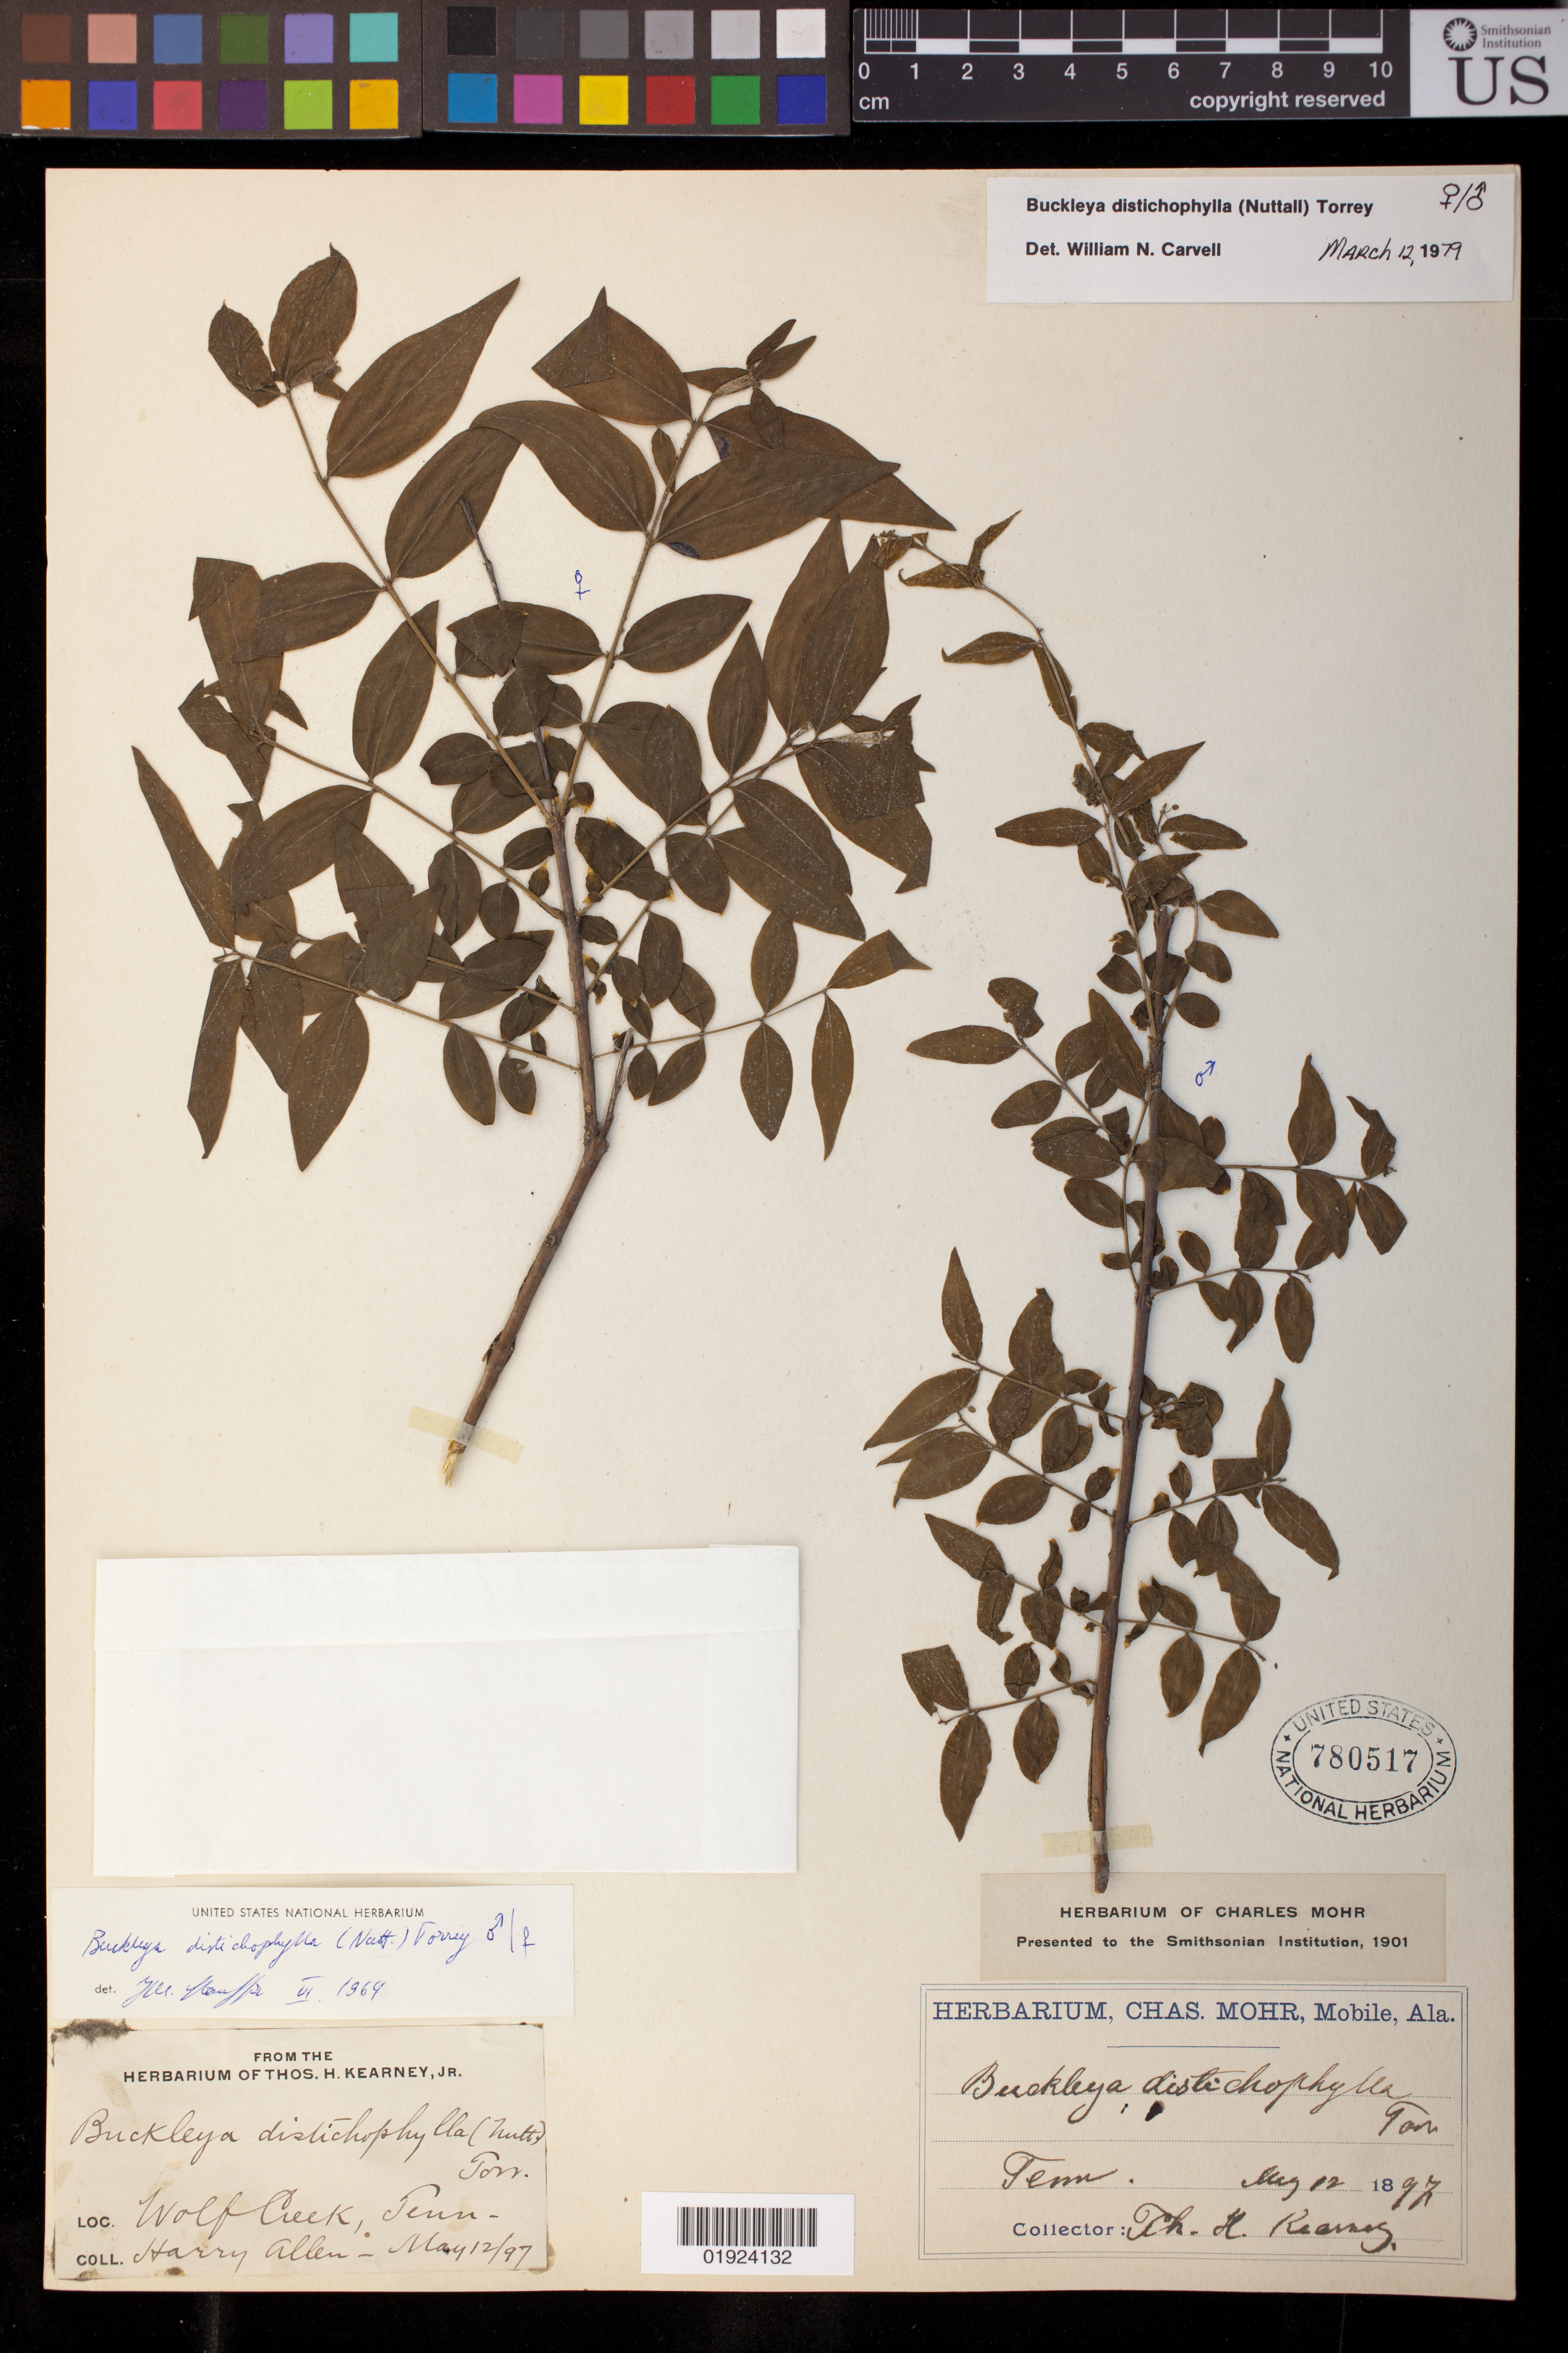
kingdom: Plantae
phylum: Tracheophyta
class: Magnoliopsida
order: Santalales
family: Thesiaceae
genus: Buckleya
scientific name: Buckleya distichophylla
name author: (Nutt.) Torr.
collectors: H. Allan & T. H. Kearney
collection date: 1897-05-12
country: United States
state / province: Tennessee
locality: Wolf Creek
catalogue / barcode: US 780517